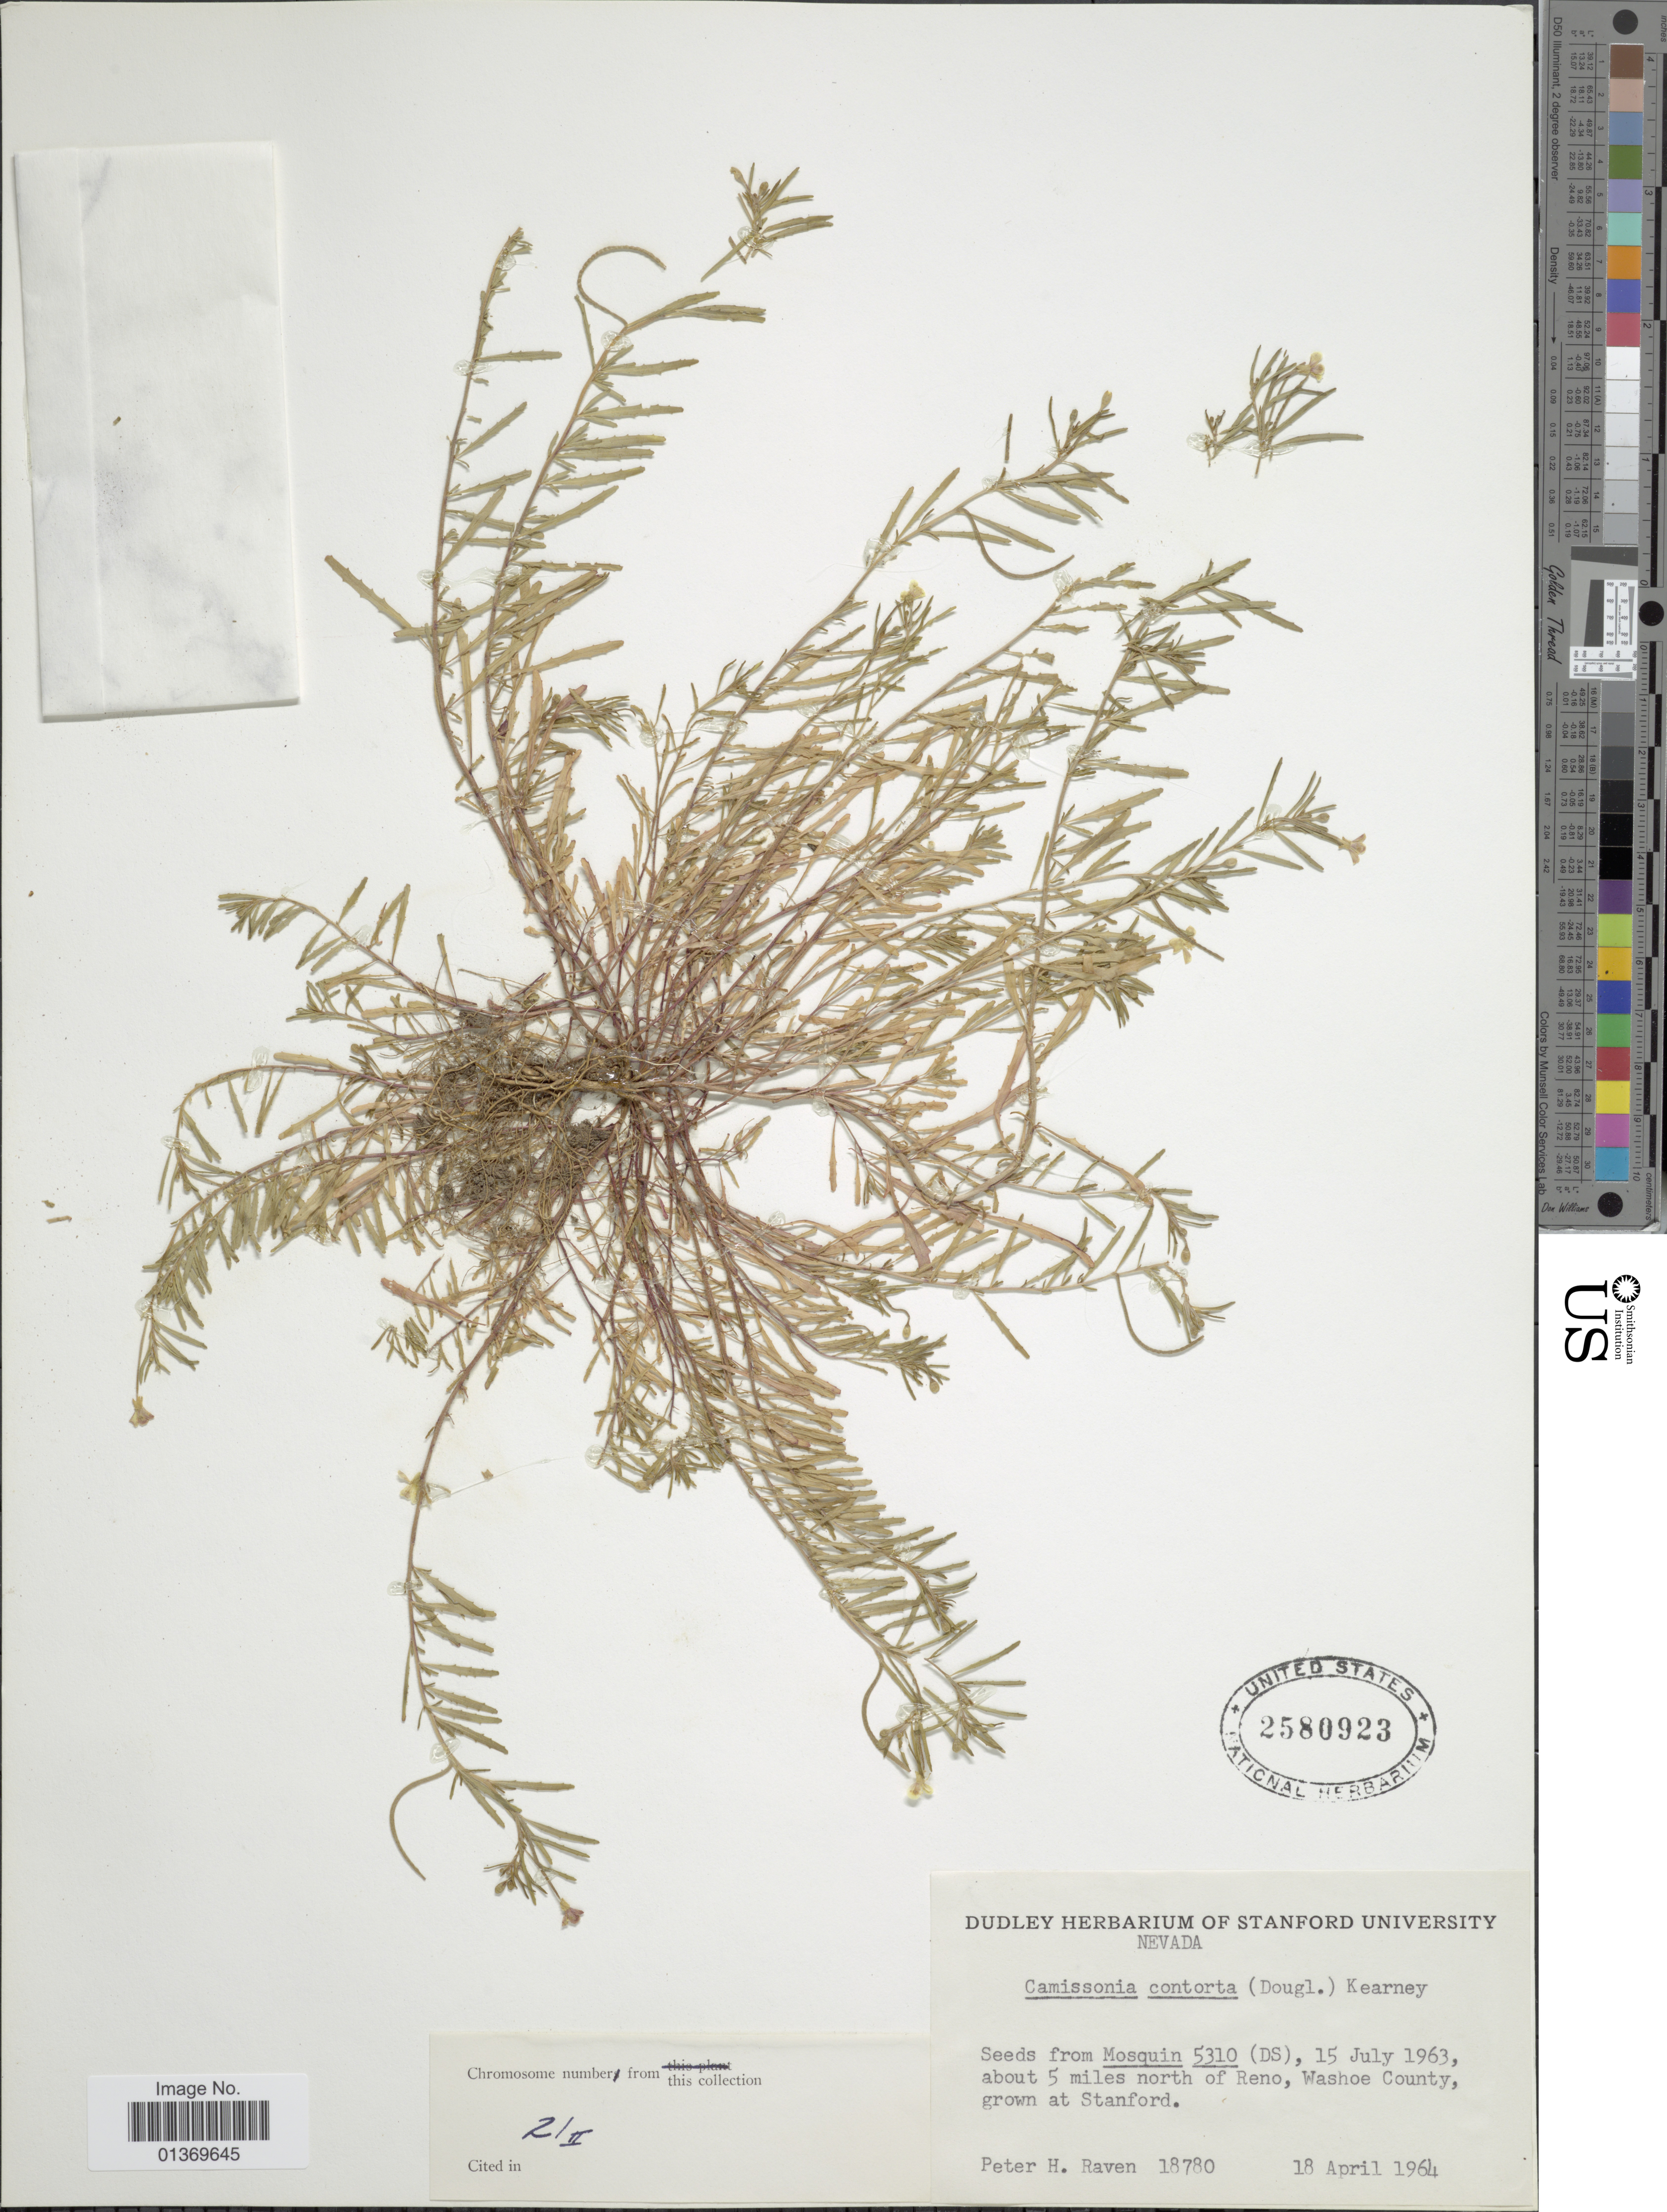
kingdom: Plantae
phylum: Tracheophyta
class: Magnoliopsida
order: Myrtales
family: Onagraceae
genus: Camissonia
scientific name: Camissonia contorta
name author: (Douglas) Kearney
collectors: P. H. Raven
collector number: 18780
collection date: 1964-04-18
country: United States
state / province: Nevada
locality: About 5 miles north of Reno, Washoe County, grown at Stanford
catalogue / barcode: US 2580923